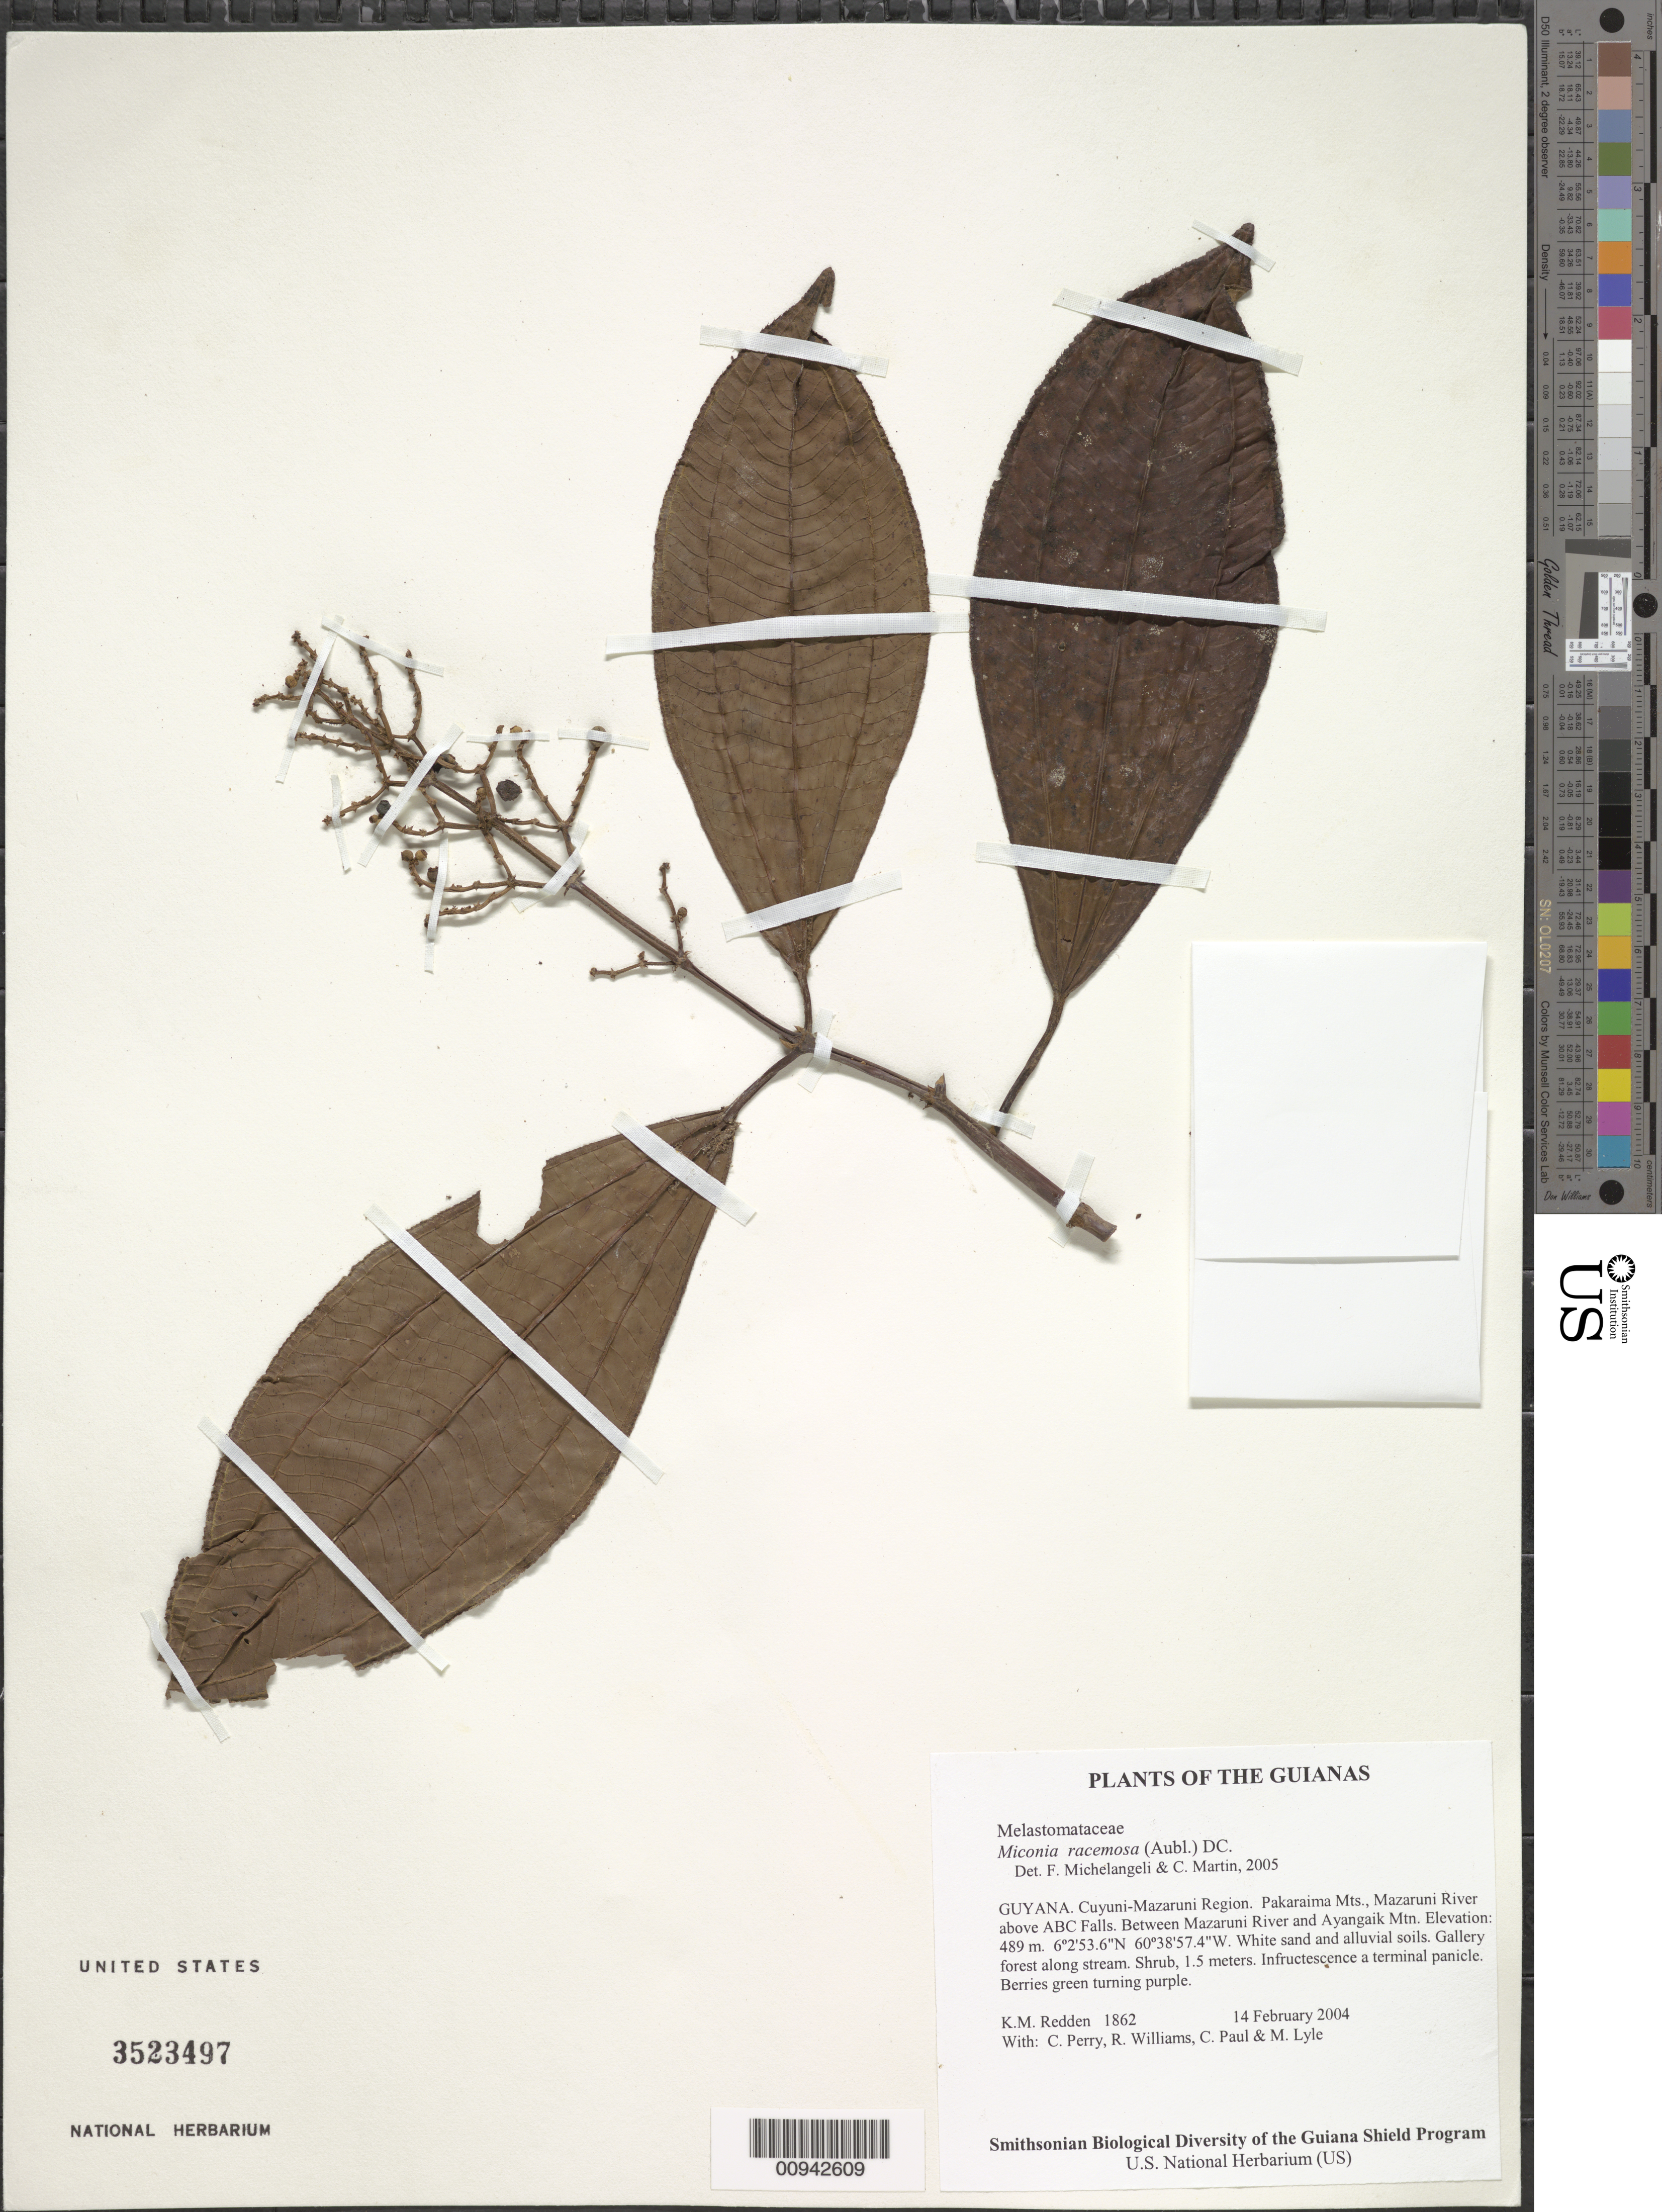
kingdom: Plantae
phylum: Tracheophyta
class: Magnoliopsida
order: Myrtales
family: Melastomataceae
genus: Miconia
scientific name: Miconia racemosa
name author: (Aubl.) DC.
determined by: Michelangeli, F. A.; Martin, C.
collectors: K. M. Redden, C. Perry, R. Williams, C. Paul & M. Lyle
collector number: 1862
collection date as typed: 14 February 2004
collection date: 2004-02-14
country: Guyana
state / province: Cuyuni-Mazaruni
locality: Pakaraima Mts., Mazaruni River above ABC Falls. Between Mazaruni River and Ayangaik Mtn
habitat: White sand and alluvial soils. Gallery forest along stream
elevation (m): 489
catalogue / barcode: US 3523497